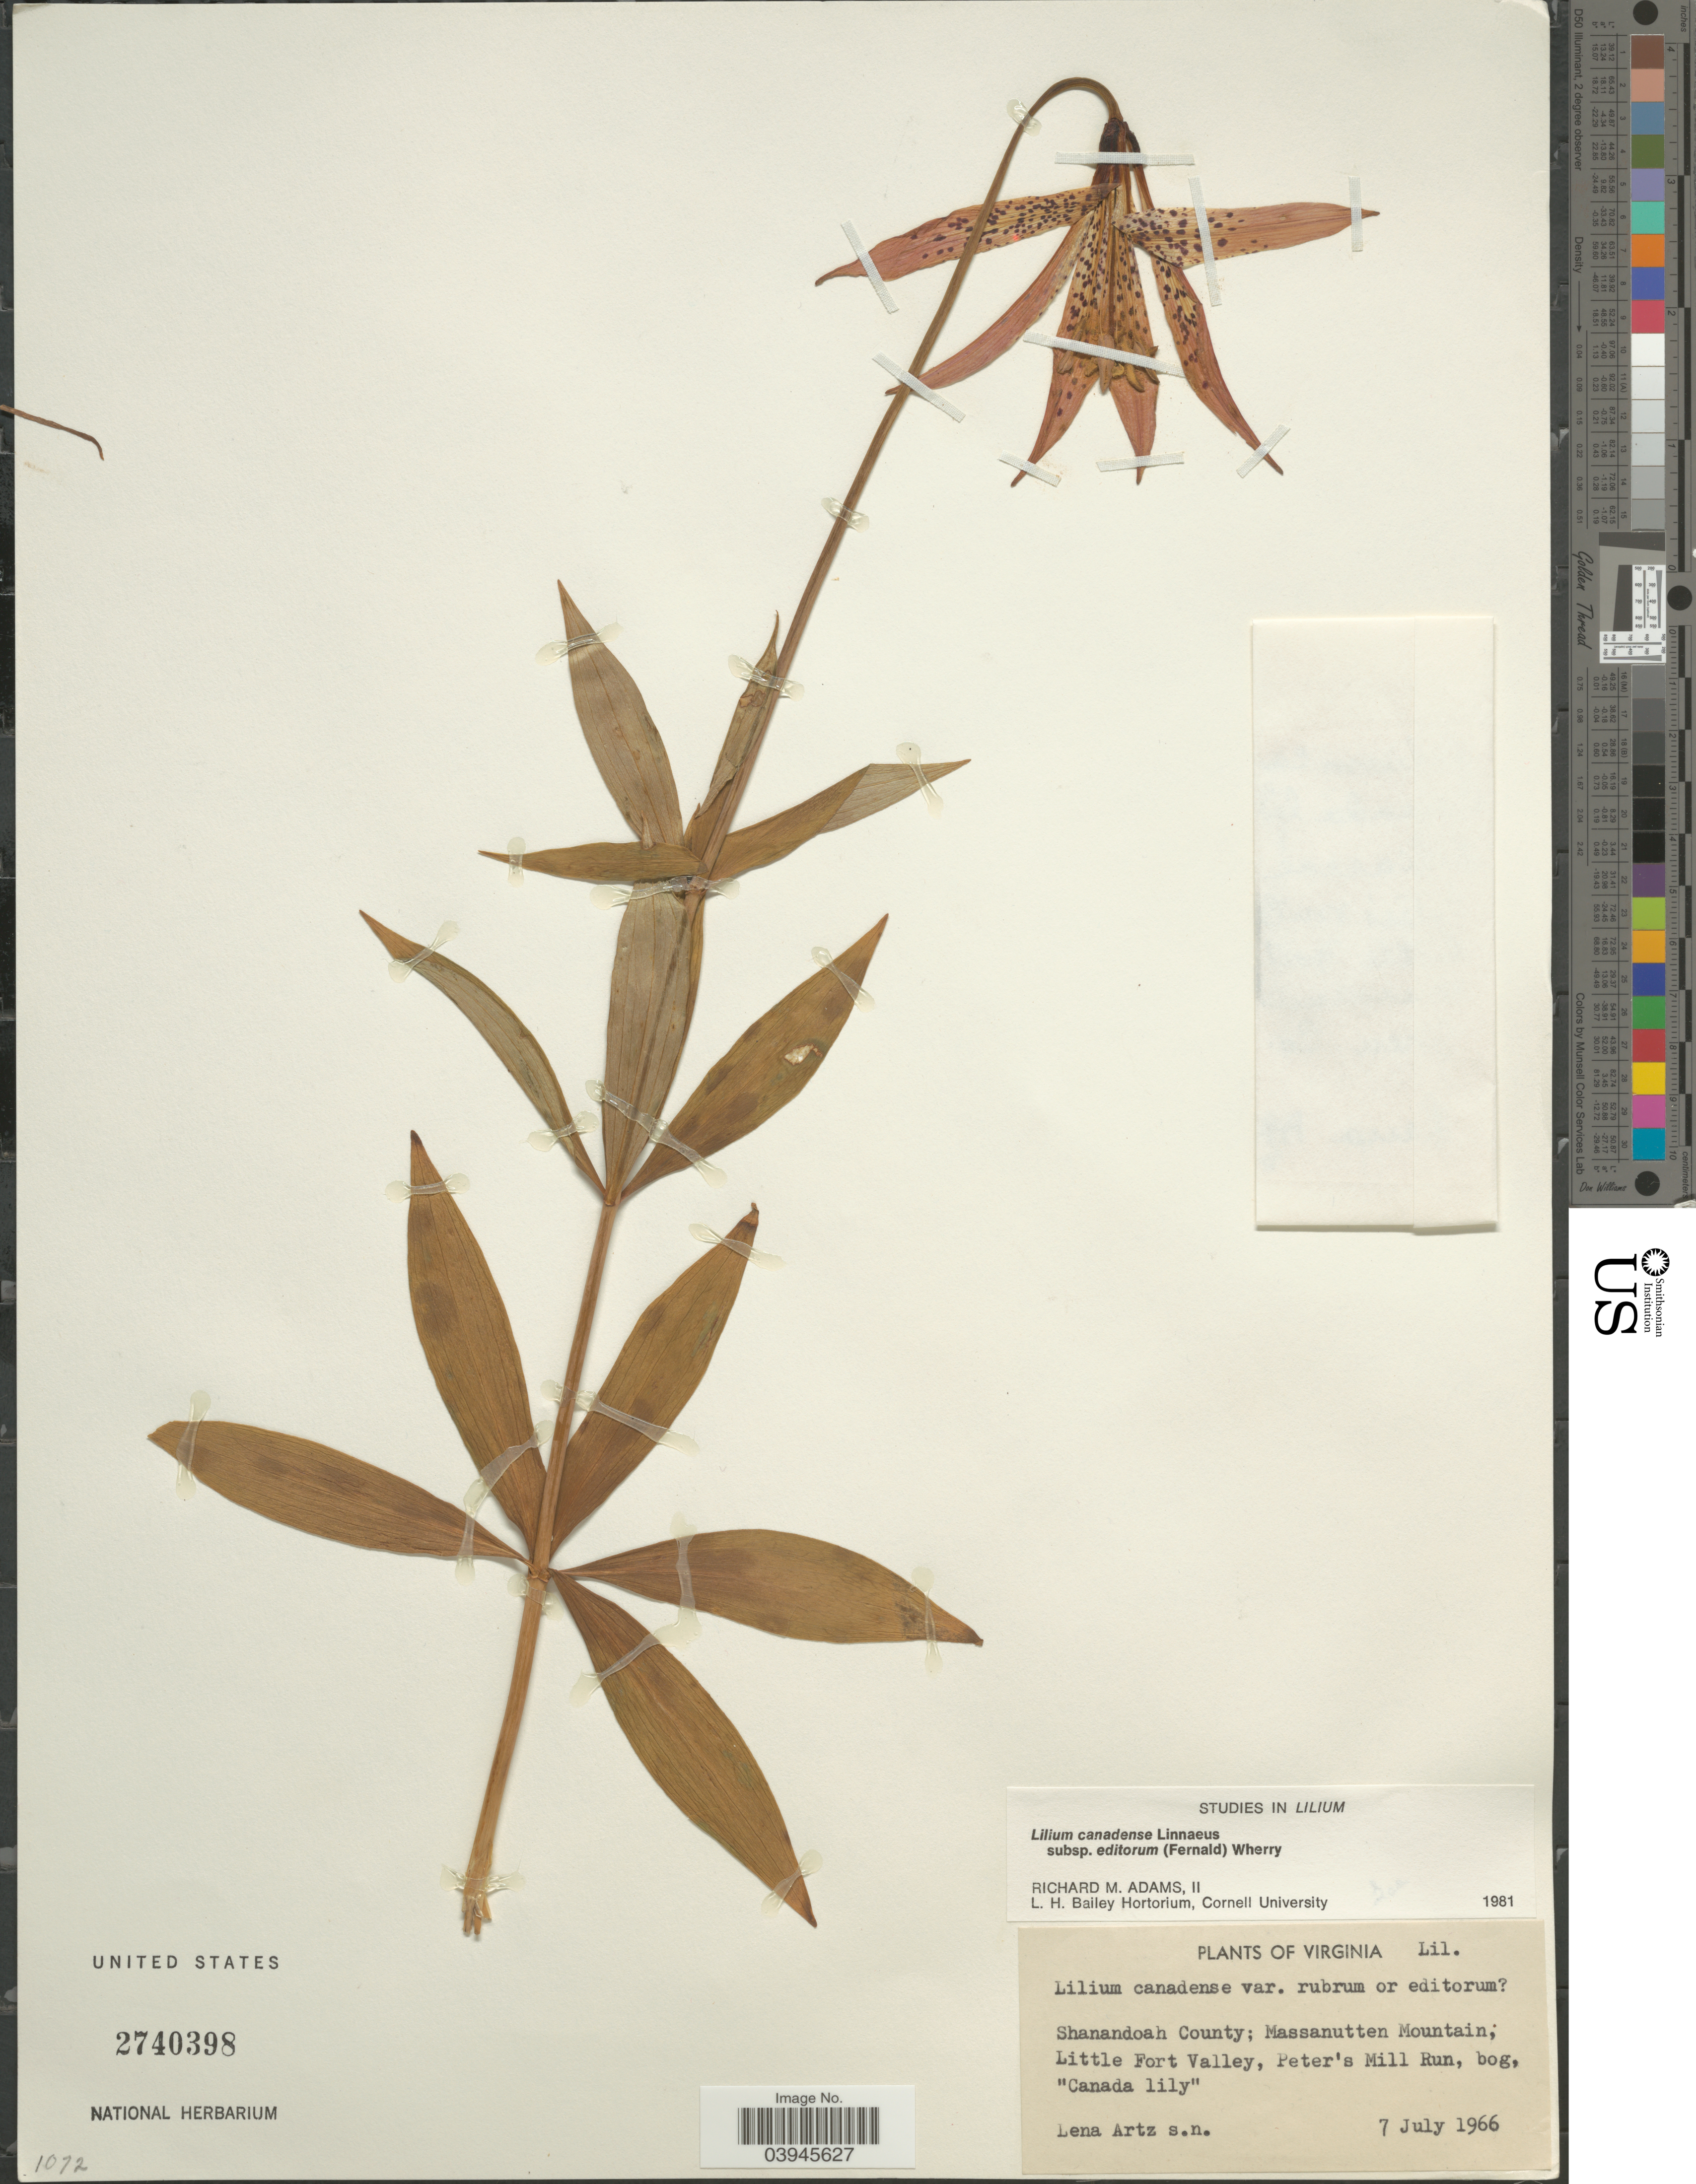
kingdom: Plantae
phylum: Tracheophyta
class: Liliopsida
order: Liliales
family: Liliaceae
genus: Lilium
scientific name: Lilium canadense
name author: L.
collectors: L. Artz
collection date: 1966-07-07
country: United States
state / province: Virginia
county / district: Shenandoah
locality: Shenandoah County; Massanutten Mountain; Little Fort Valley, Peter's Mill Run, bog, "Canada lily".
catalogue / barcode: US 2740398